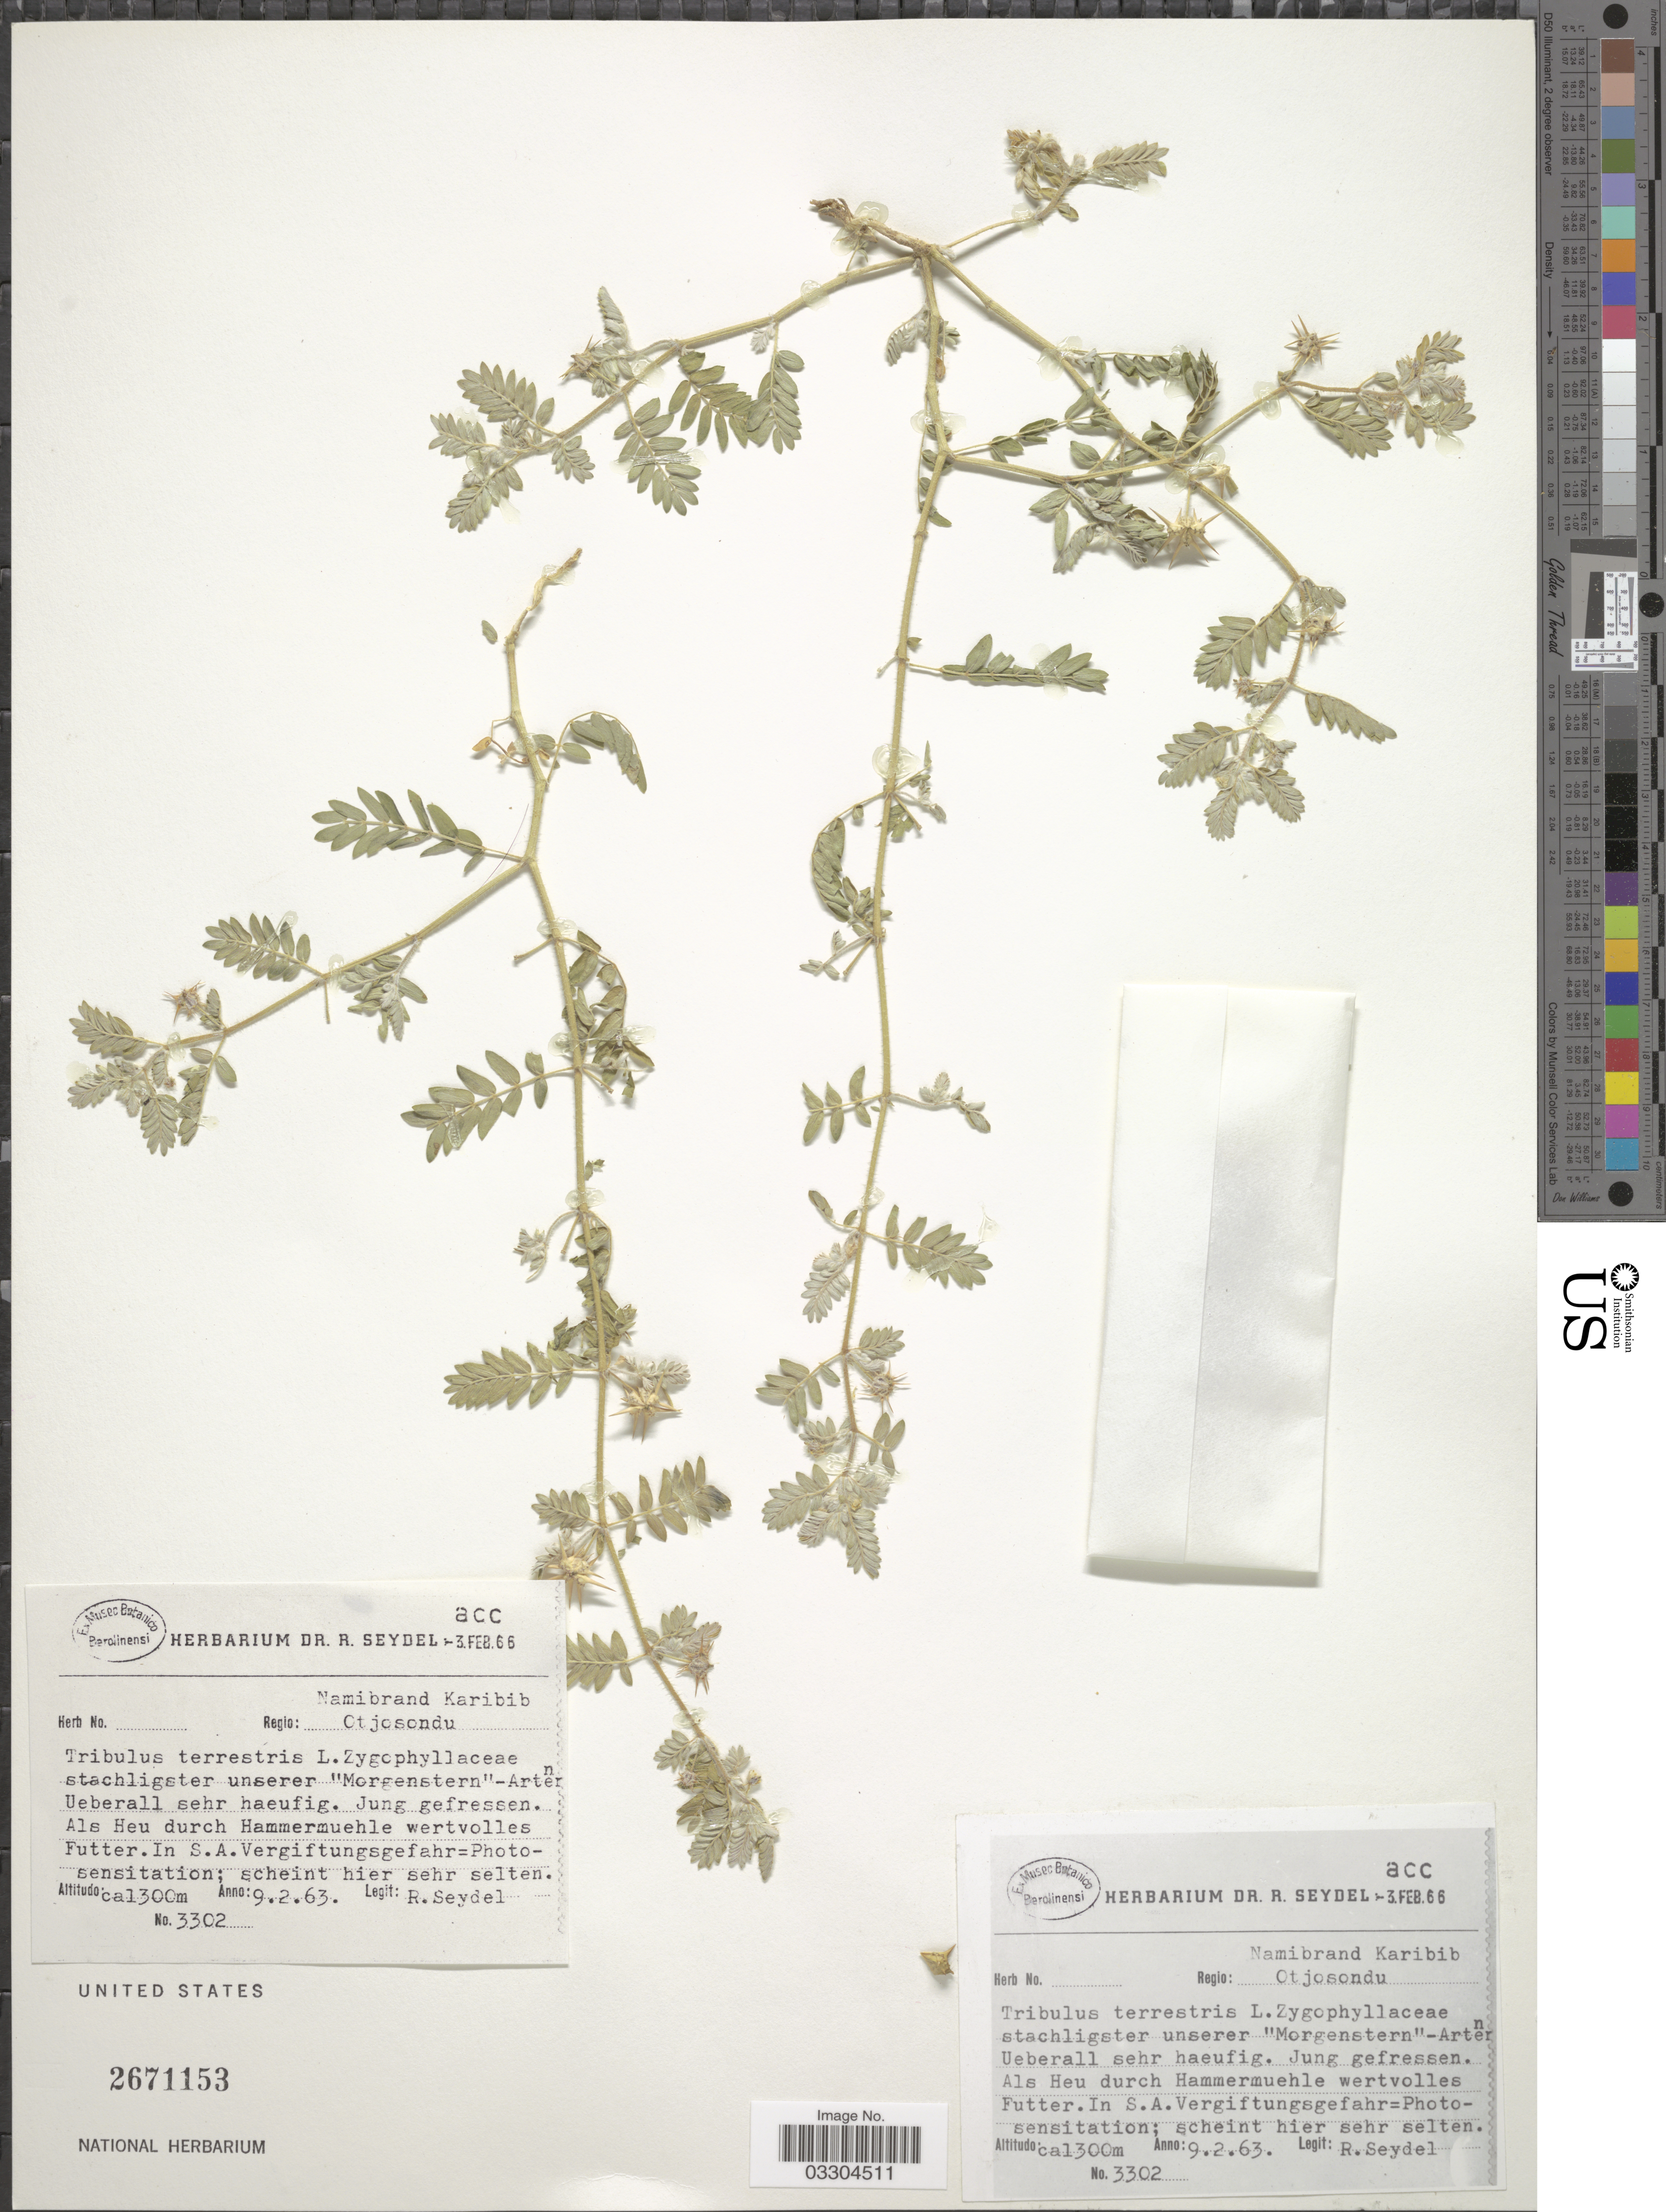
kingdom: Plantae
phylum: Tracheophyta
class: Magnoliopsida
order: Zygophyllales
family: Zygophyllaceae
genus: Tribulus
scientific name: Tribulus terrestris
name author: L.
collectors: R. Seydel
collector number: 3302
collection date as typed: Transcribed d/m/y: 9/2/63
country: Namibia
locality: Regio: Namibrand Karibib Otjosondo.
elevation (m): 1300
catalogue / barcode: US 2671153